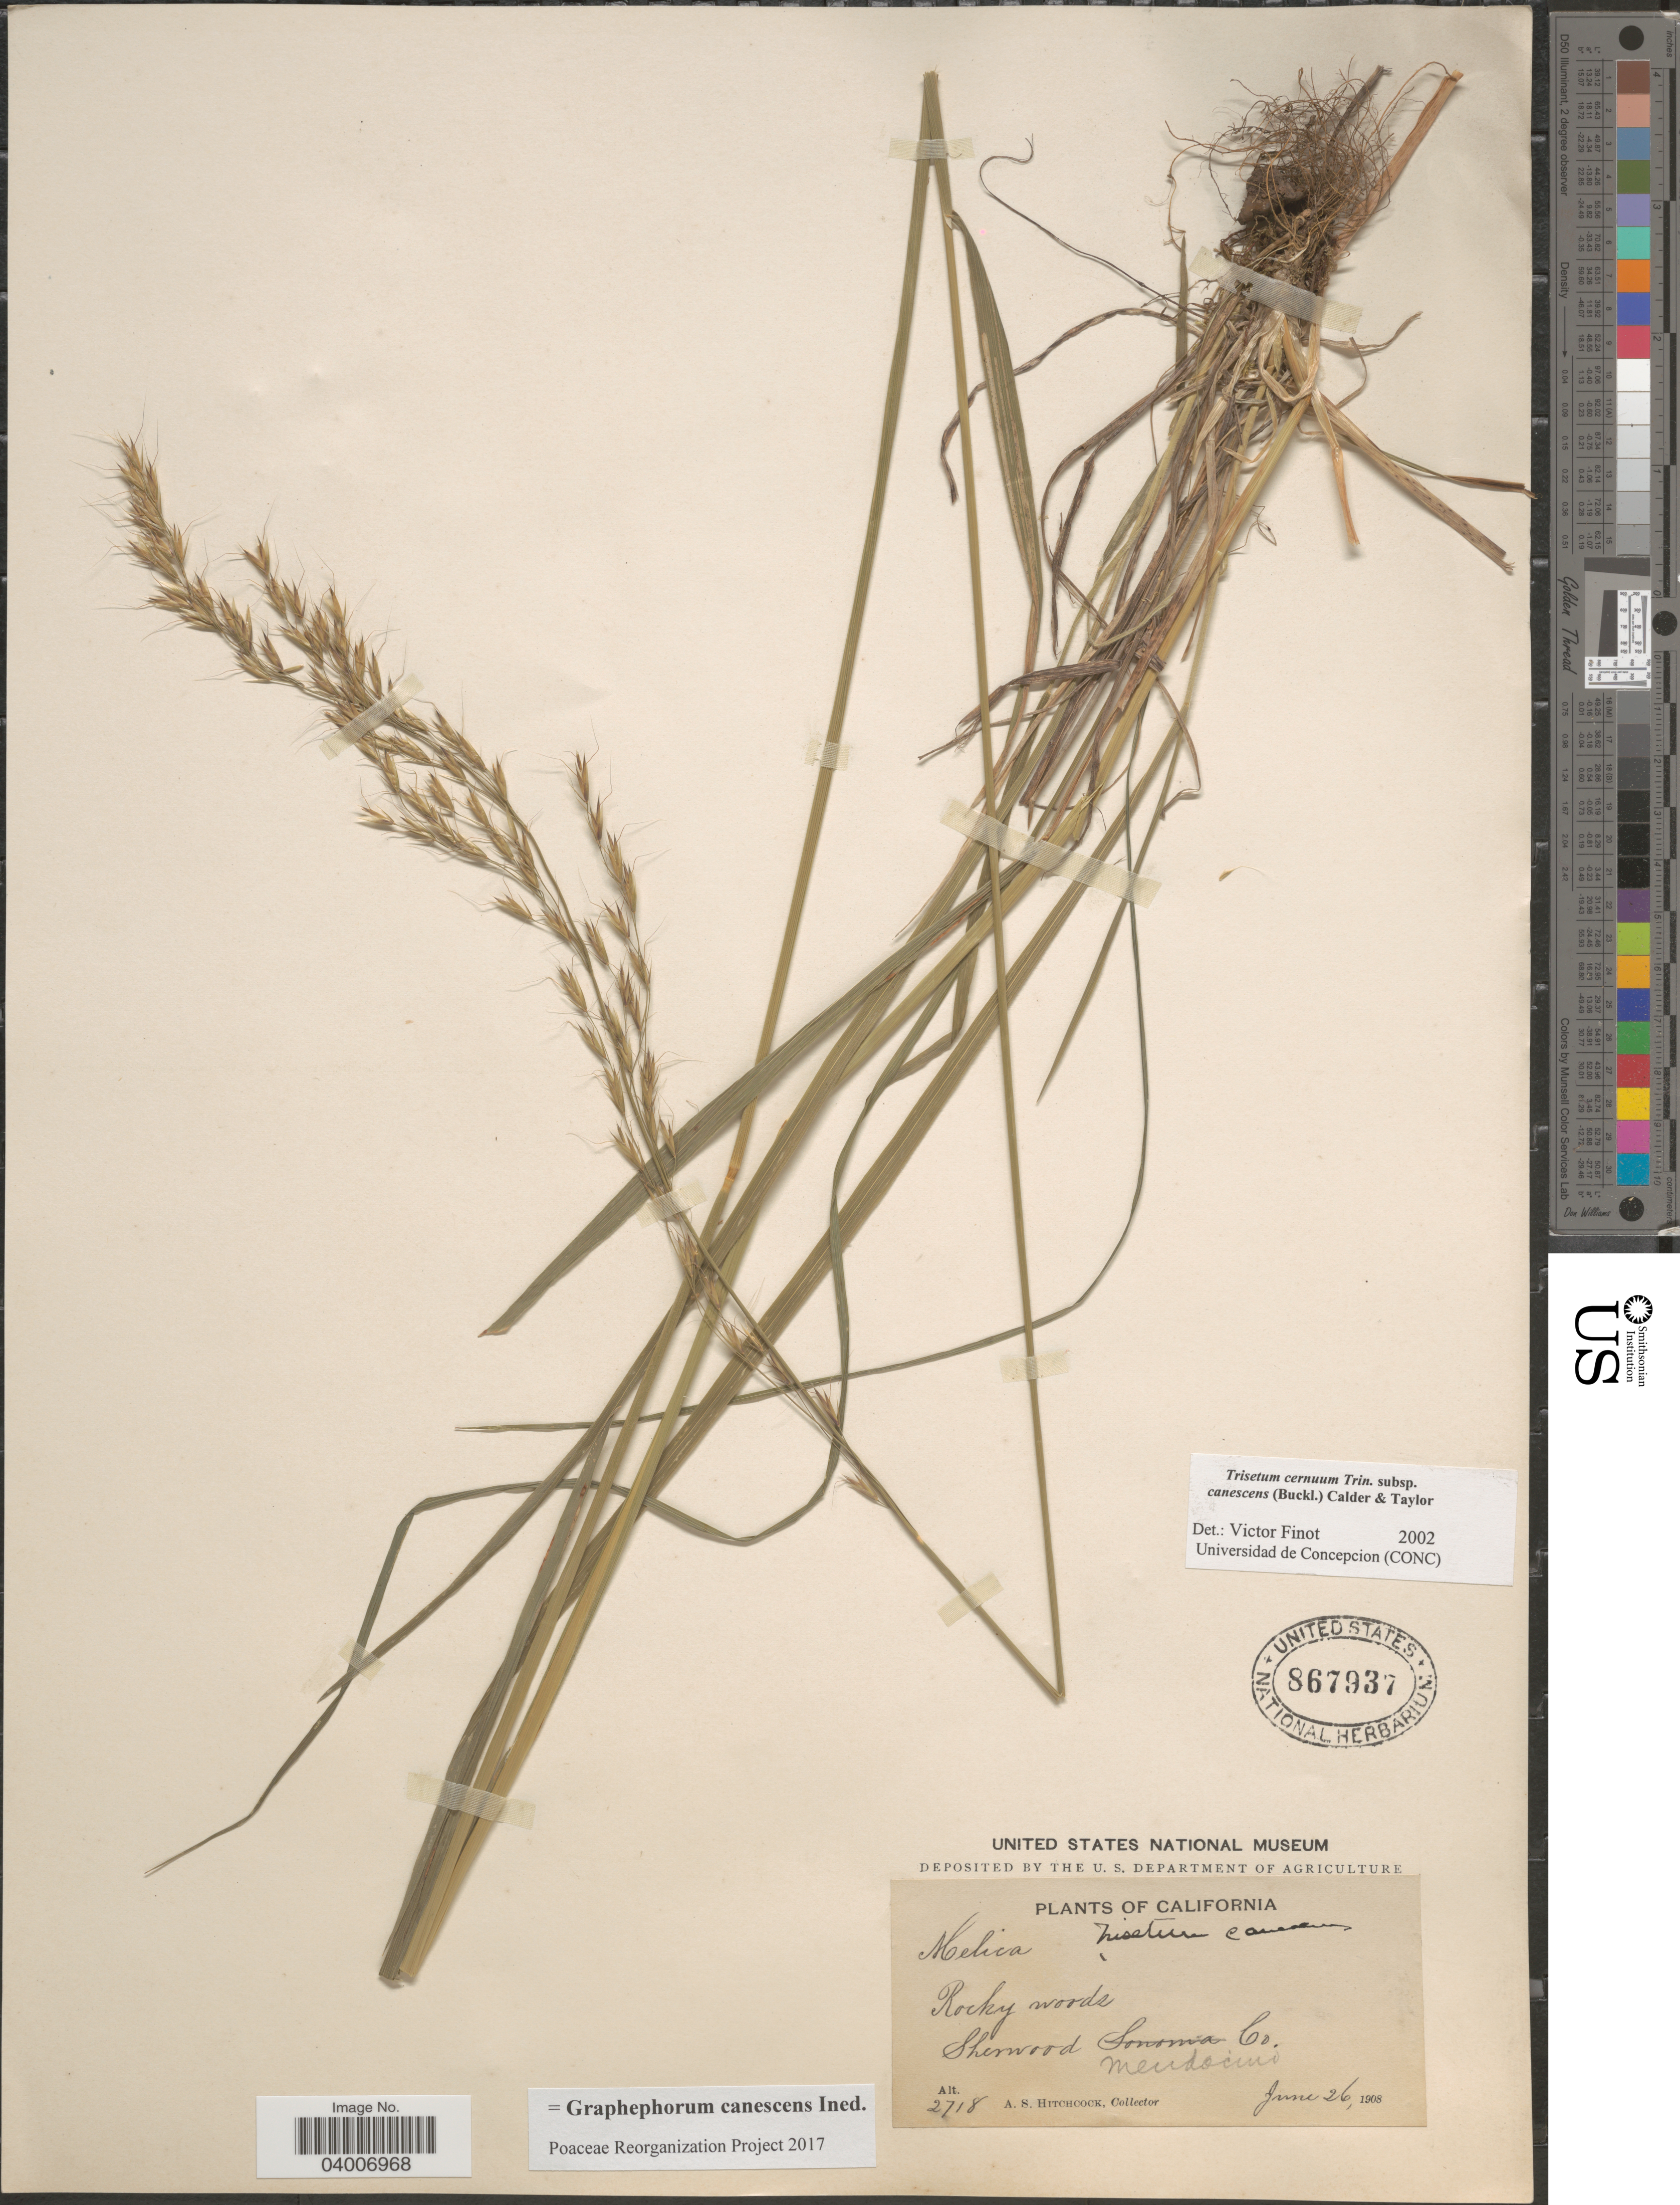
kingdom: Plantae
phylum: Tracheophyta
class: Liliopsida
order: Poales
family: Poaceae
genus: Graphephorum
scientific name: Graphephorum canescens ined.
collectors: A. S. Hitchcock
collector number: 2718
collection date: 1908-06-26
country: United States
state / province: California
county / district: Mendocino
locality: Sherwood Mendocino Co.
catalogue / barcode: US 867937